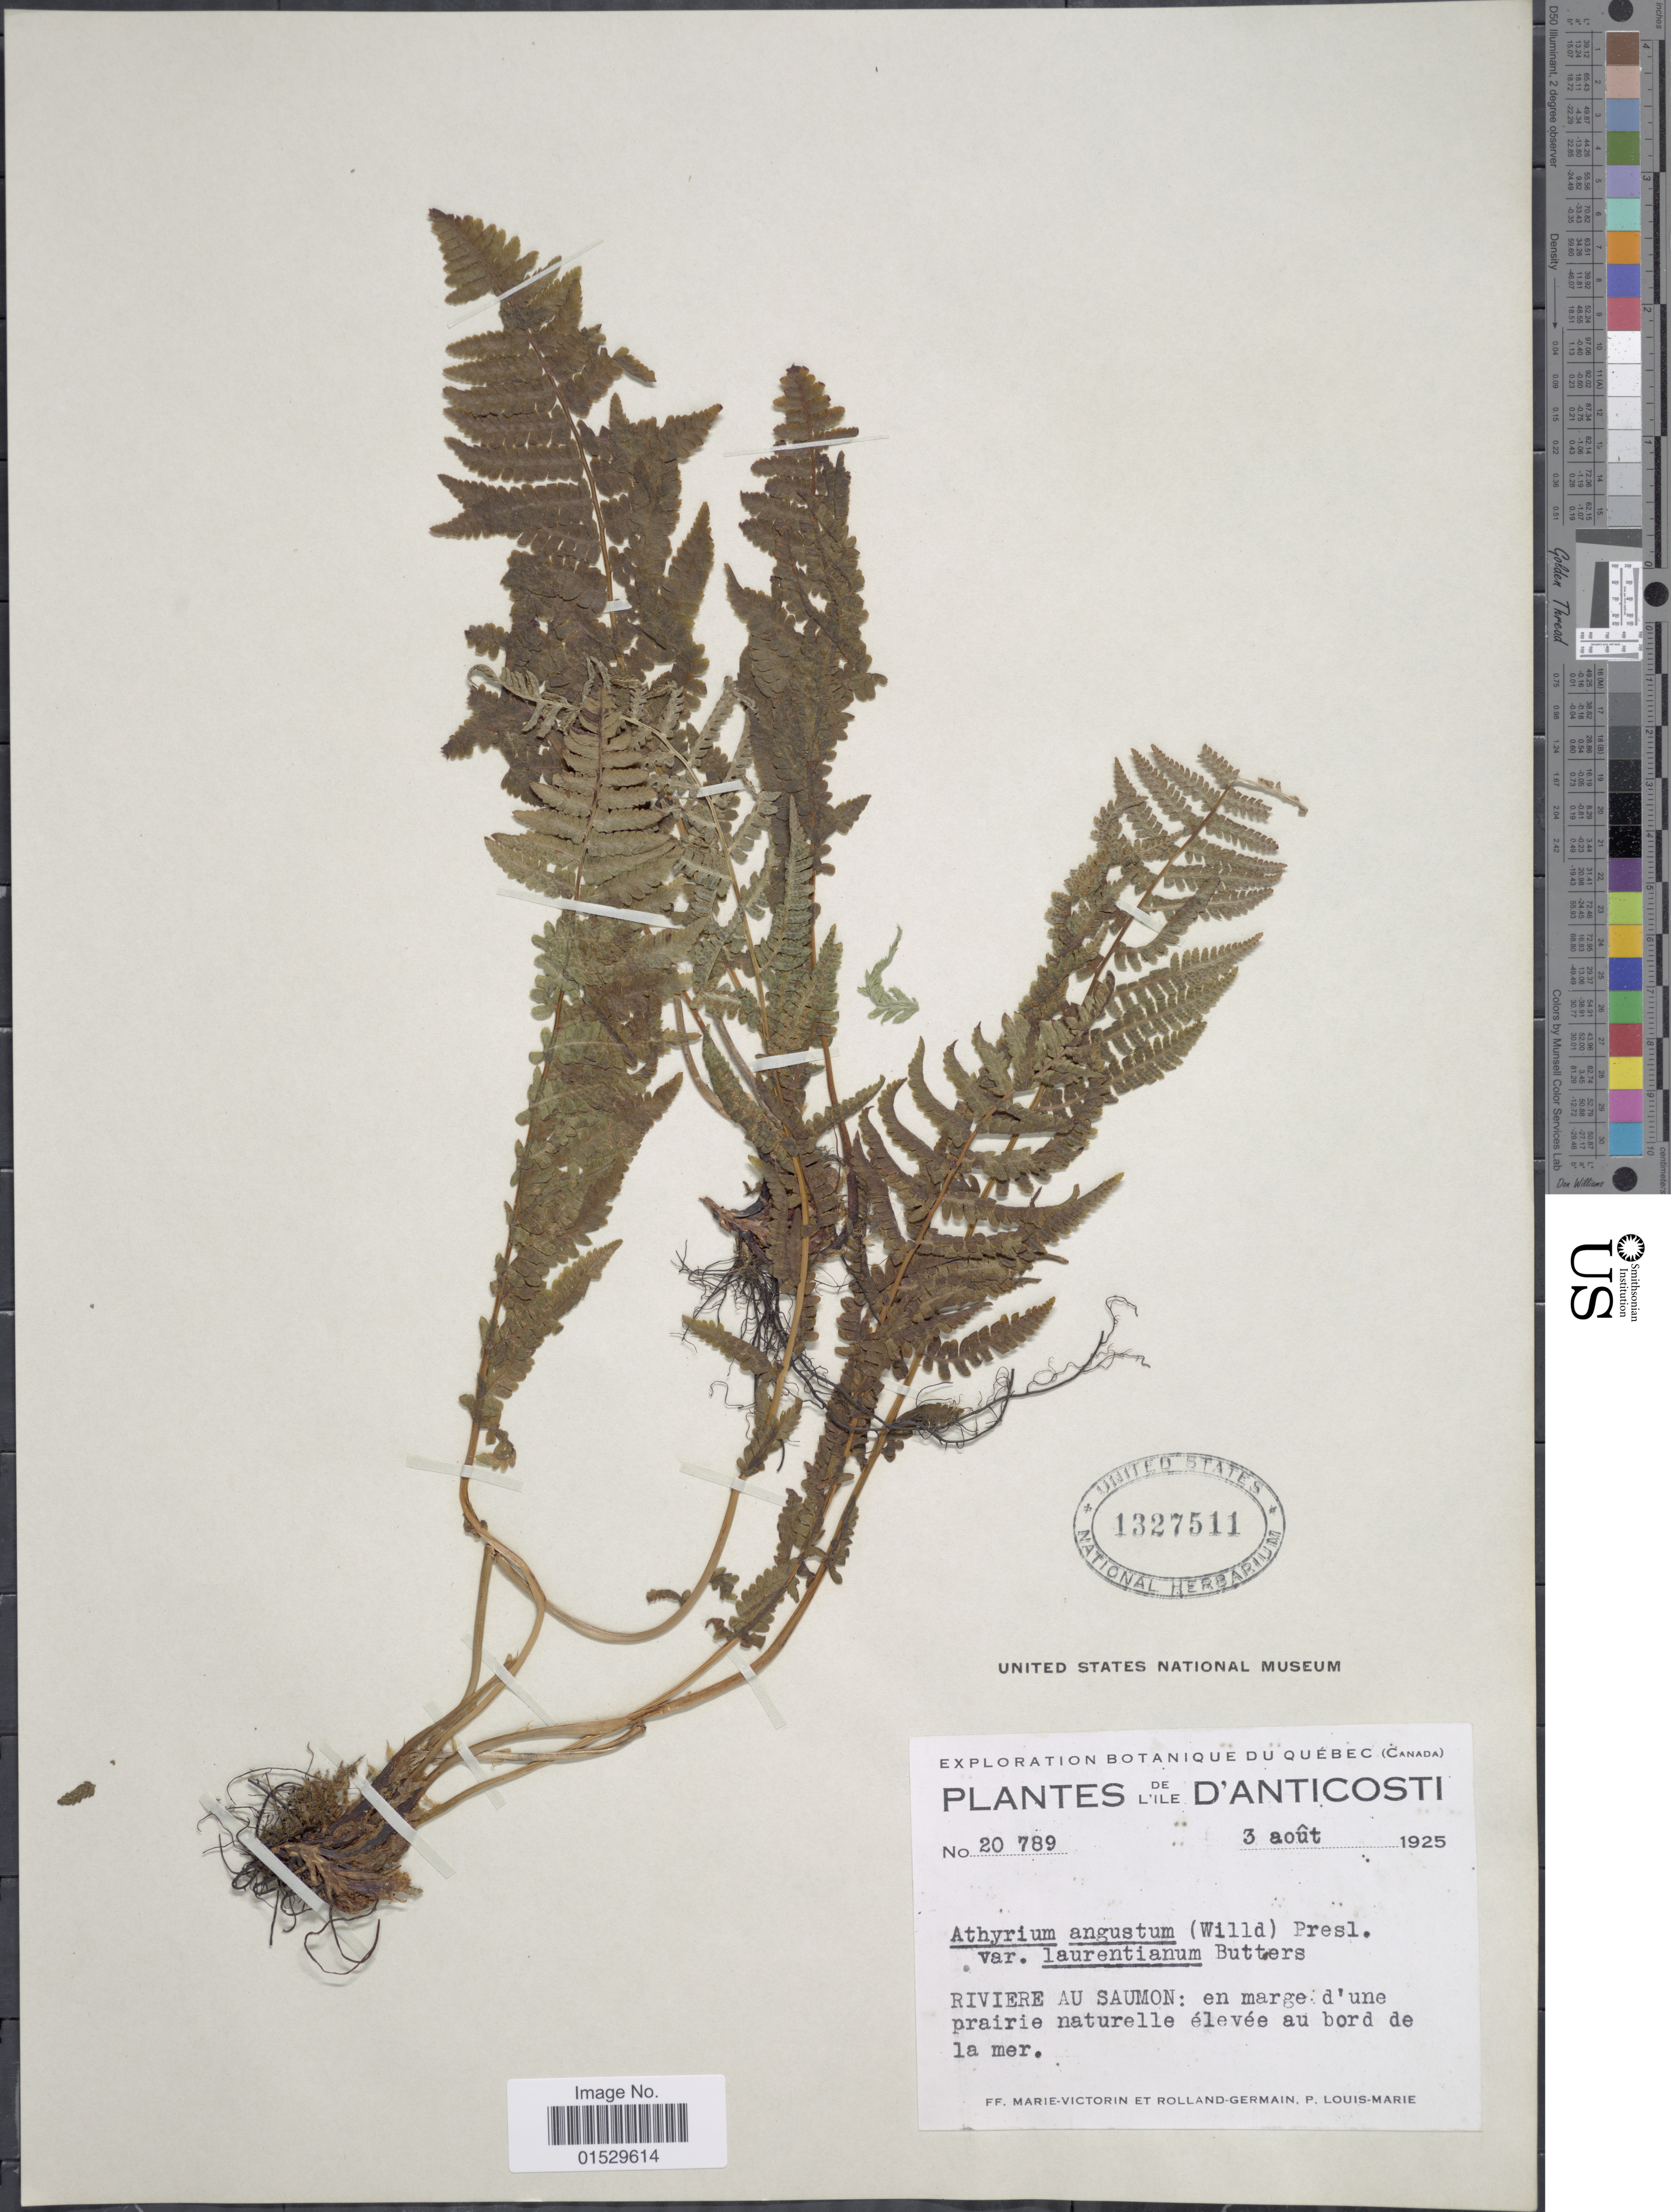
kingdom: Plantae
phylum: Tracheophyta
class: Polypodiopsida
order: Polypodiales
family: Athyriaceae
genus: Athyrium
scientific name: Athyrium filix-femina subsp. angustatum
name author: (Willd.) R.T. Clausen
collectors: Fr. Marie-Victorin, Rolland-Germain & L.-M. LaLonde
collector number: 20789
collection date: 1925-08-03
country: Canada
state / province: Quebec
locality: D'anticosti, Riviere au Saumon, en marge d'une prairie naturelle elevee au bord de la mer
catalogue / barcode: US 1327511